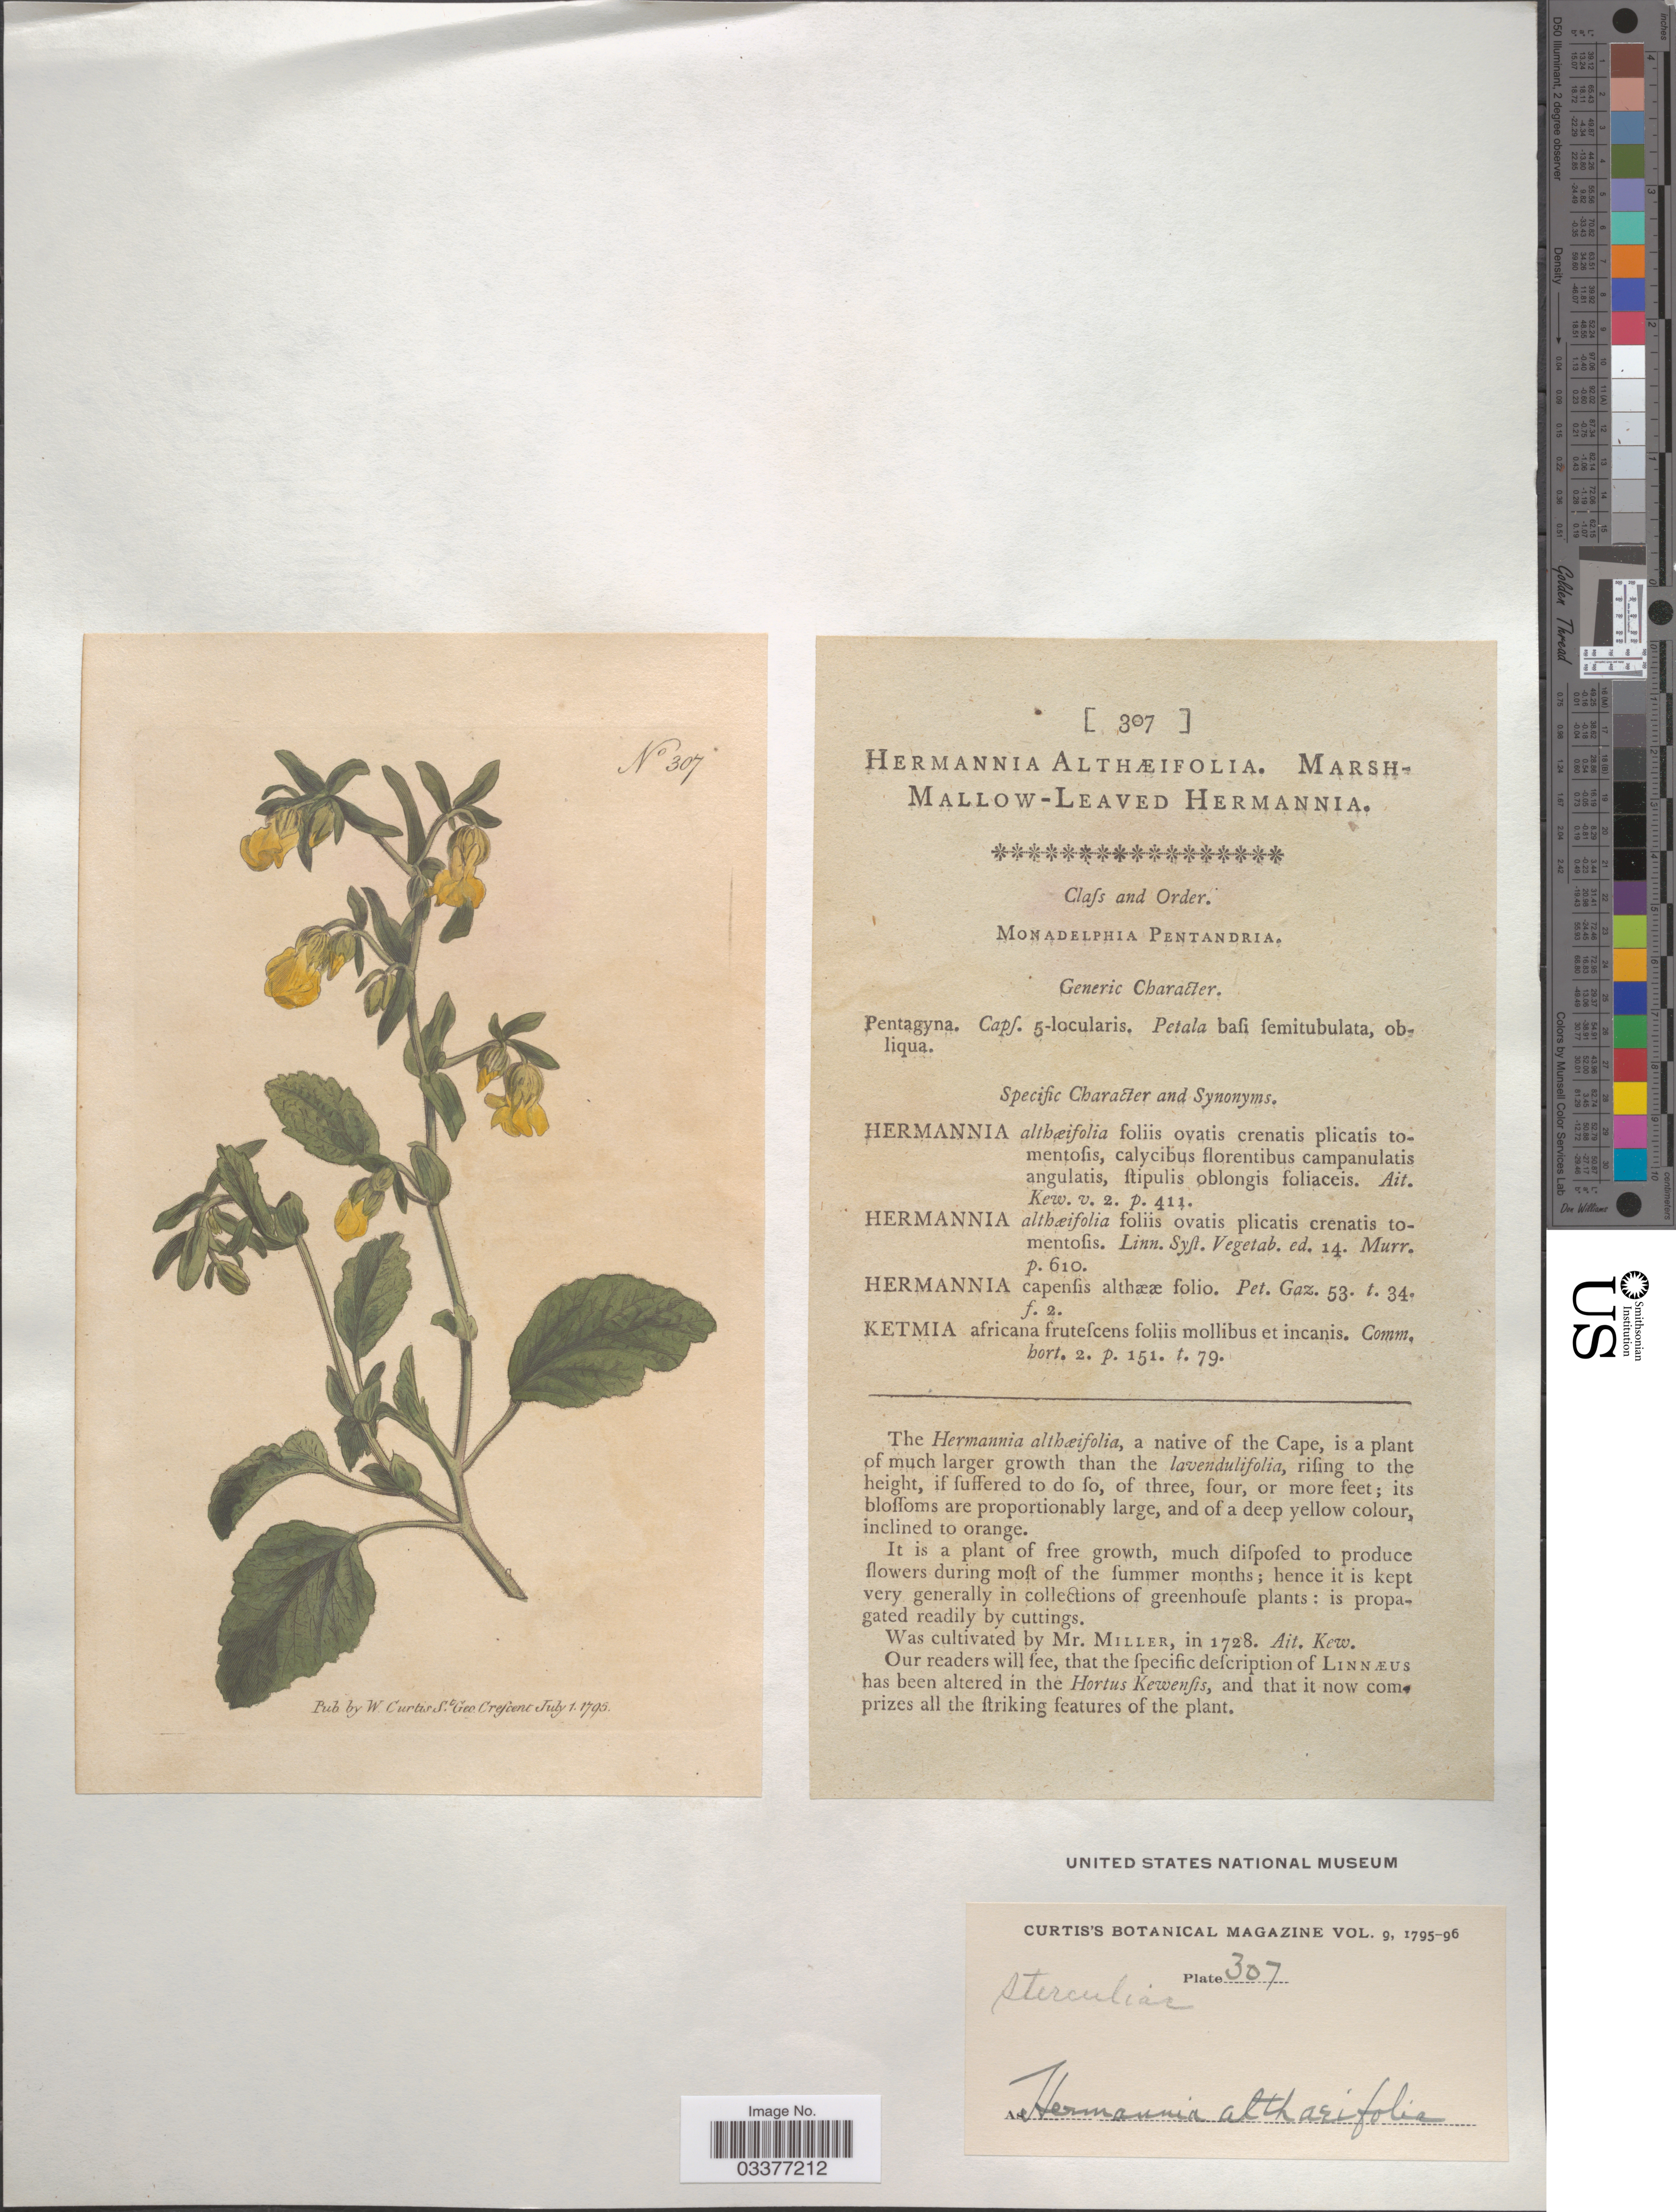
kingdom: Plantae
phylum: Tracheophyta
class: Magnoliopsida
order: Malvales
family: Malvaceae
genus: Hermannia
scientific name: Hermannia althaeifolia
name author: L.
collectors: Mr. Miller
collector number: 307?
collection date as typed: Transcribed d/m/y: //1728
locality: Ait. Kew.